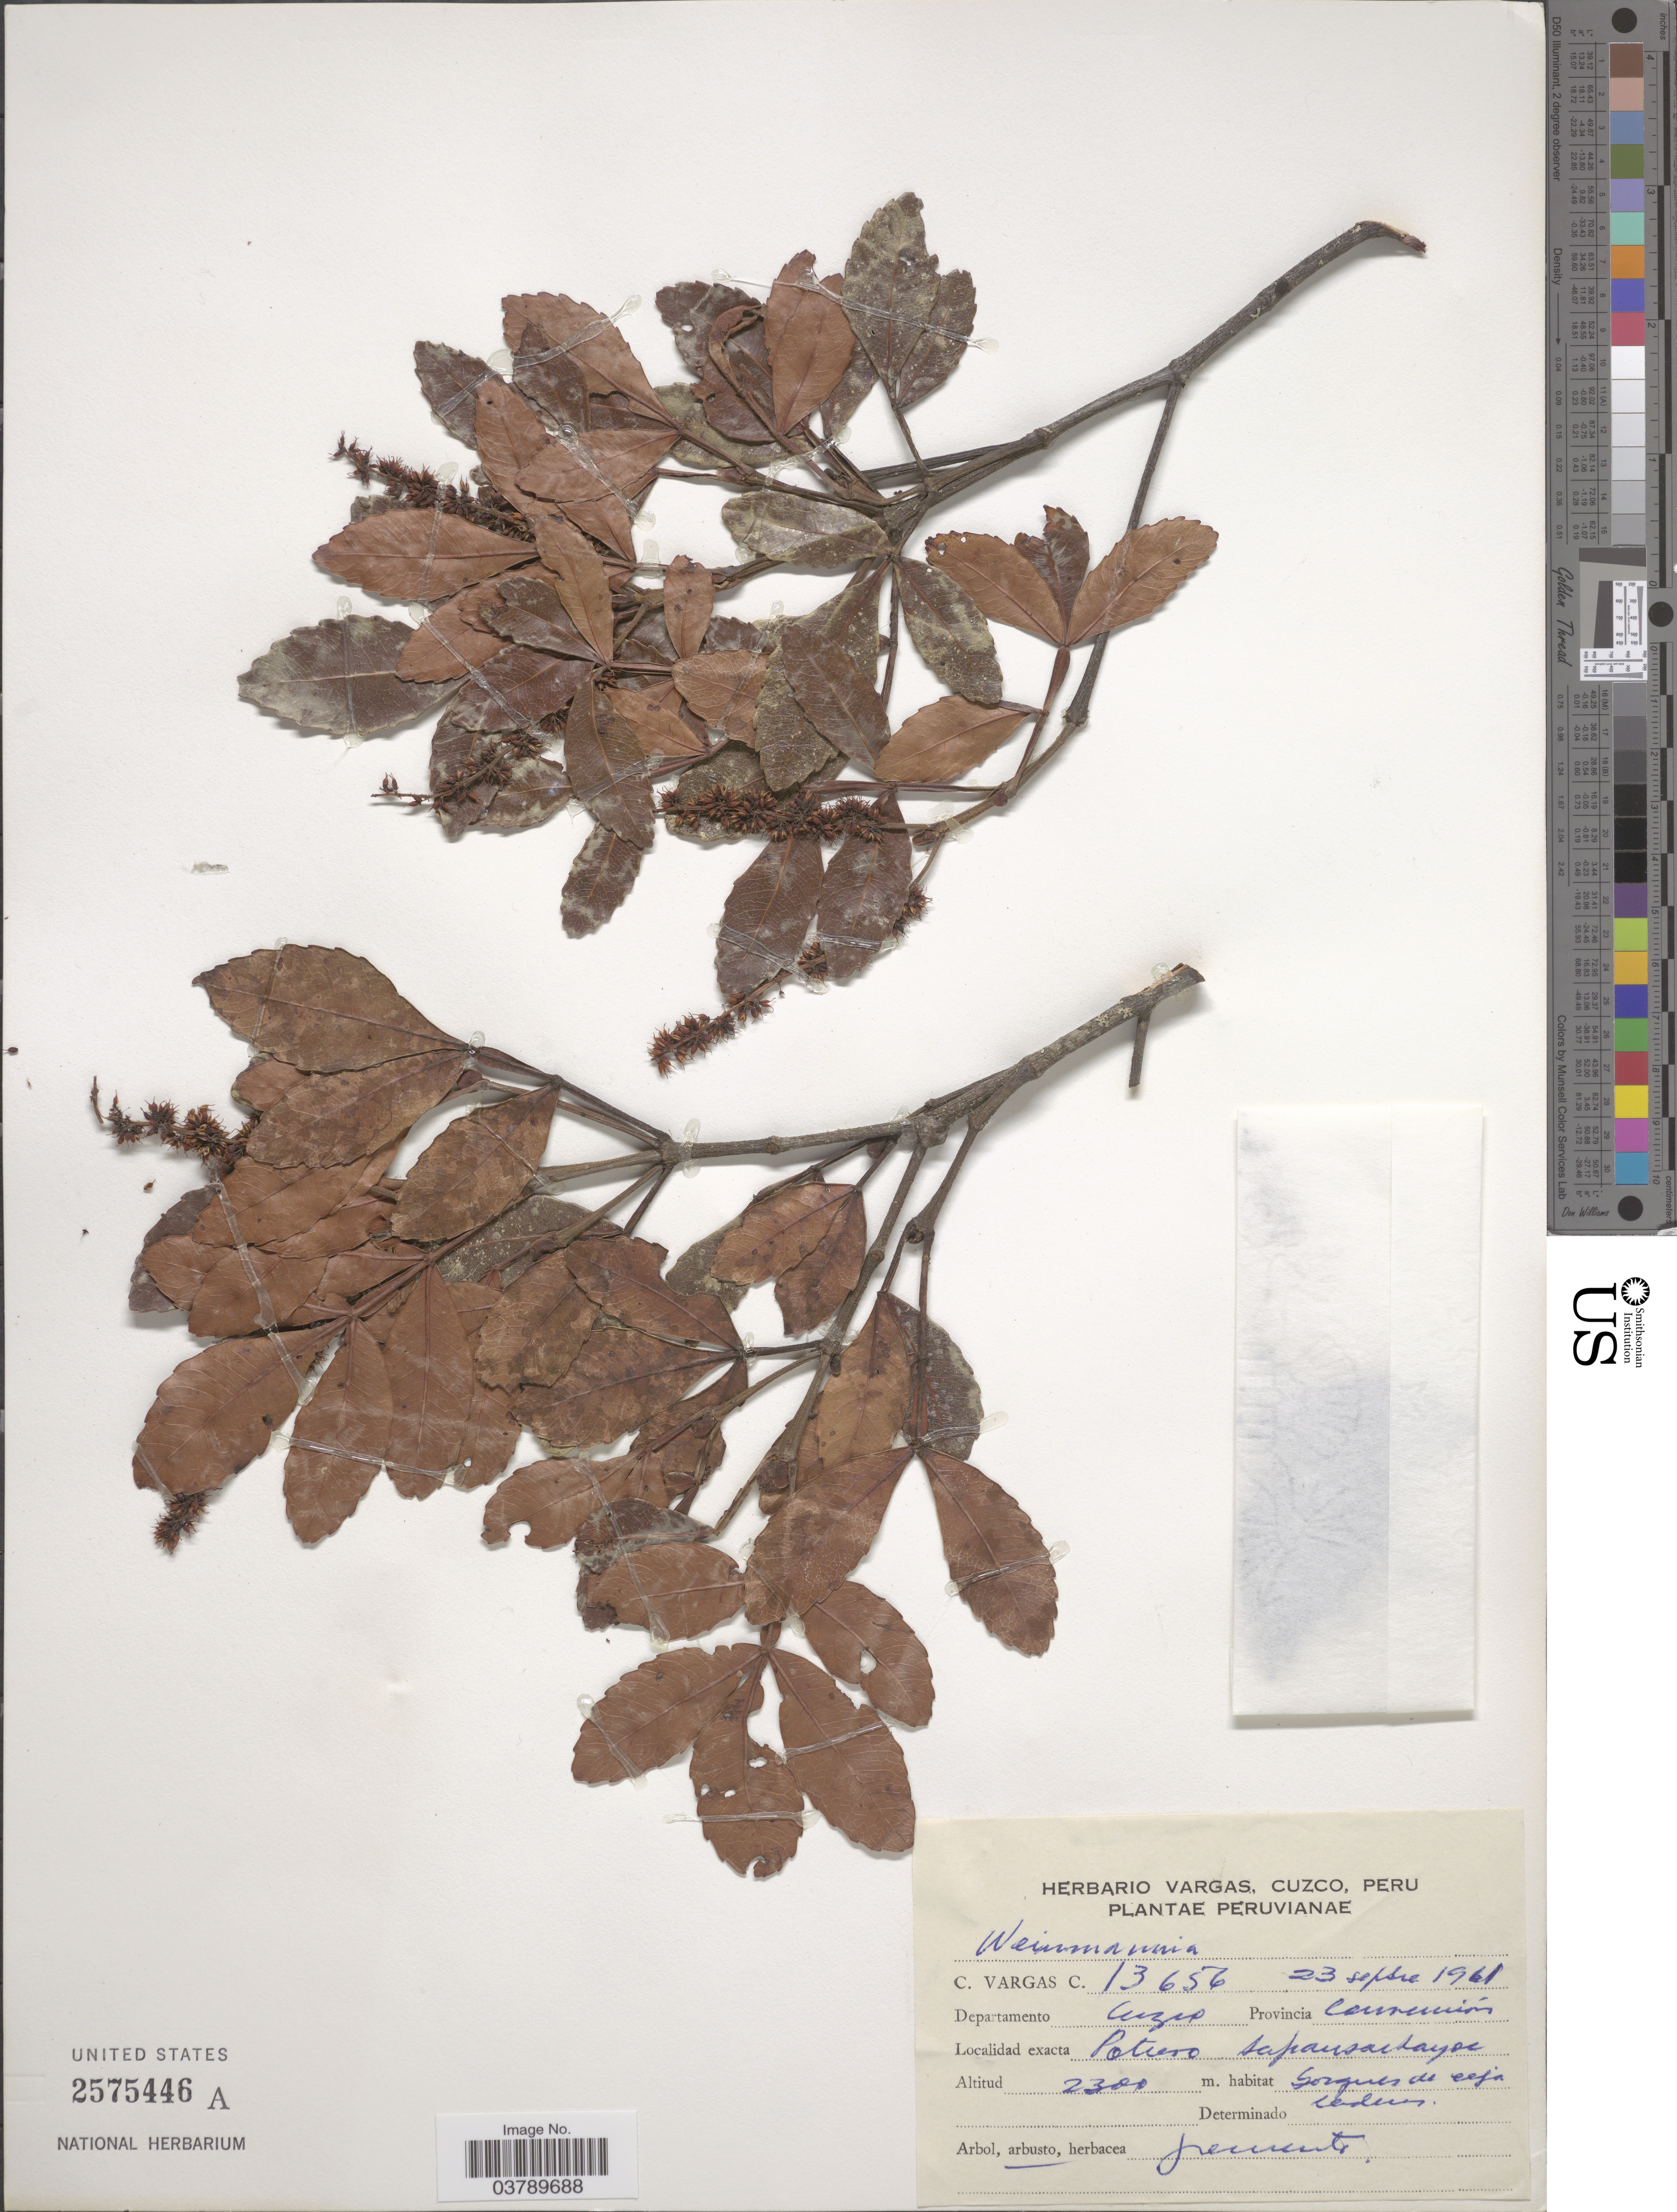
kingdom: Plantae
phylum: Tracheophyta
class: Magnoliopsida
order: Oxalidales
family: Cunoniaceae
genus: Weinmannia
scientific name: Weinmannia sorbifolia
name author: Kunth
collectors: C. Vargas Calderón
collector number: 13656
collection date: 1961-09-23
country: Peru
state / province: Cusco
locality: Departamento Cuzco. Provincia Convención. Potrero Sapansactayoc*.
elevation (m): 2300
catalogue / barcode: US 2575446A